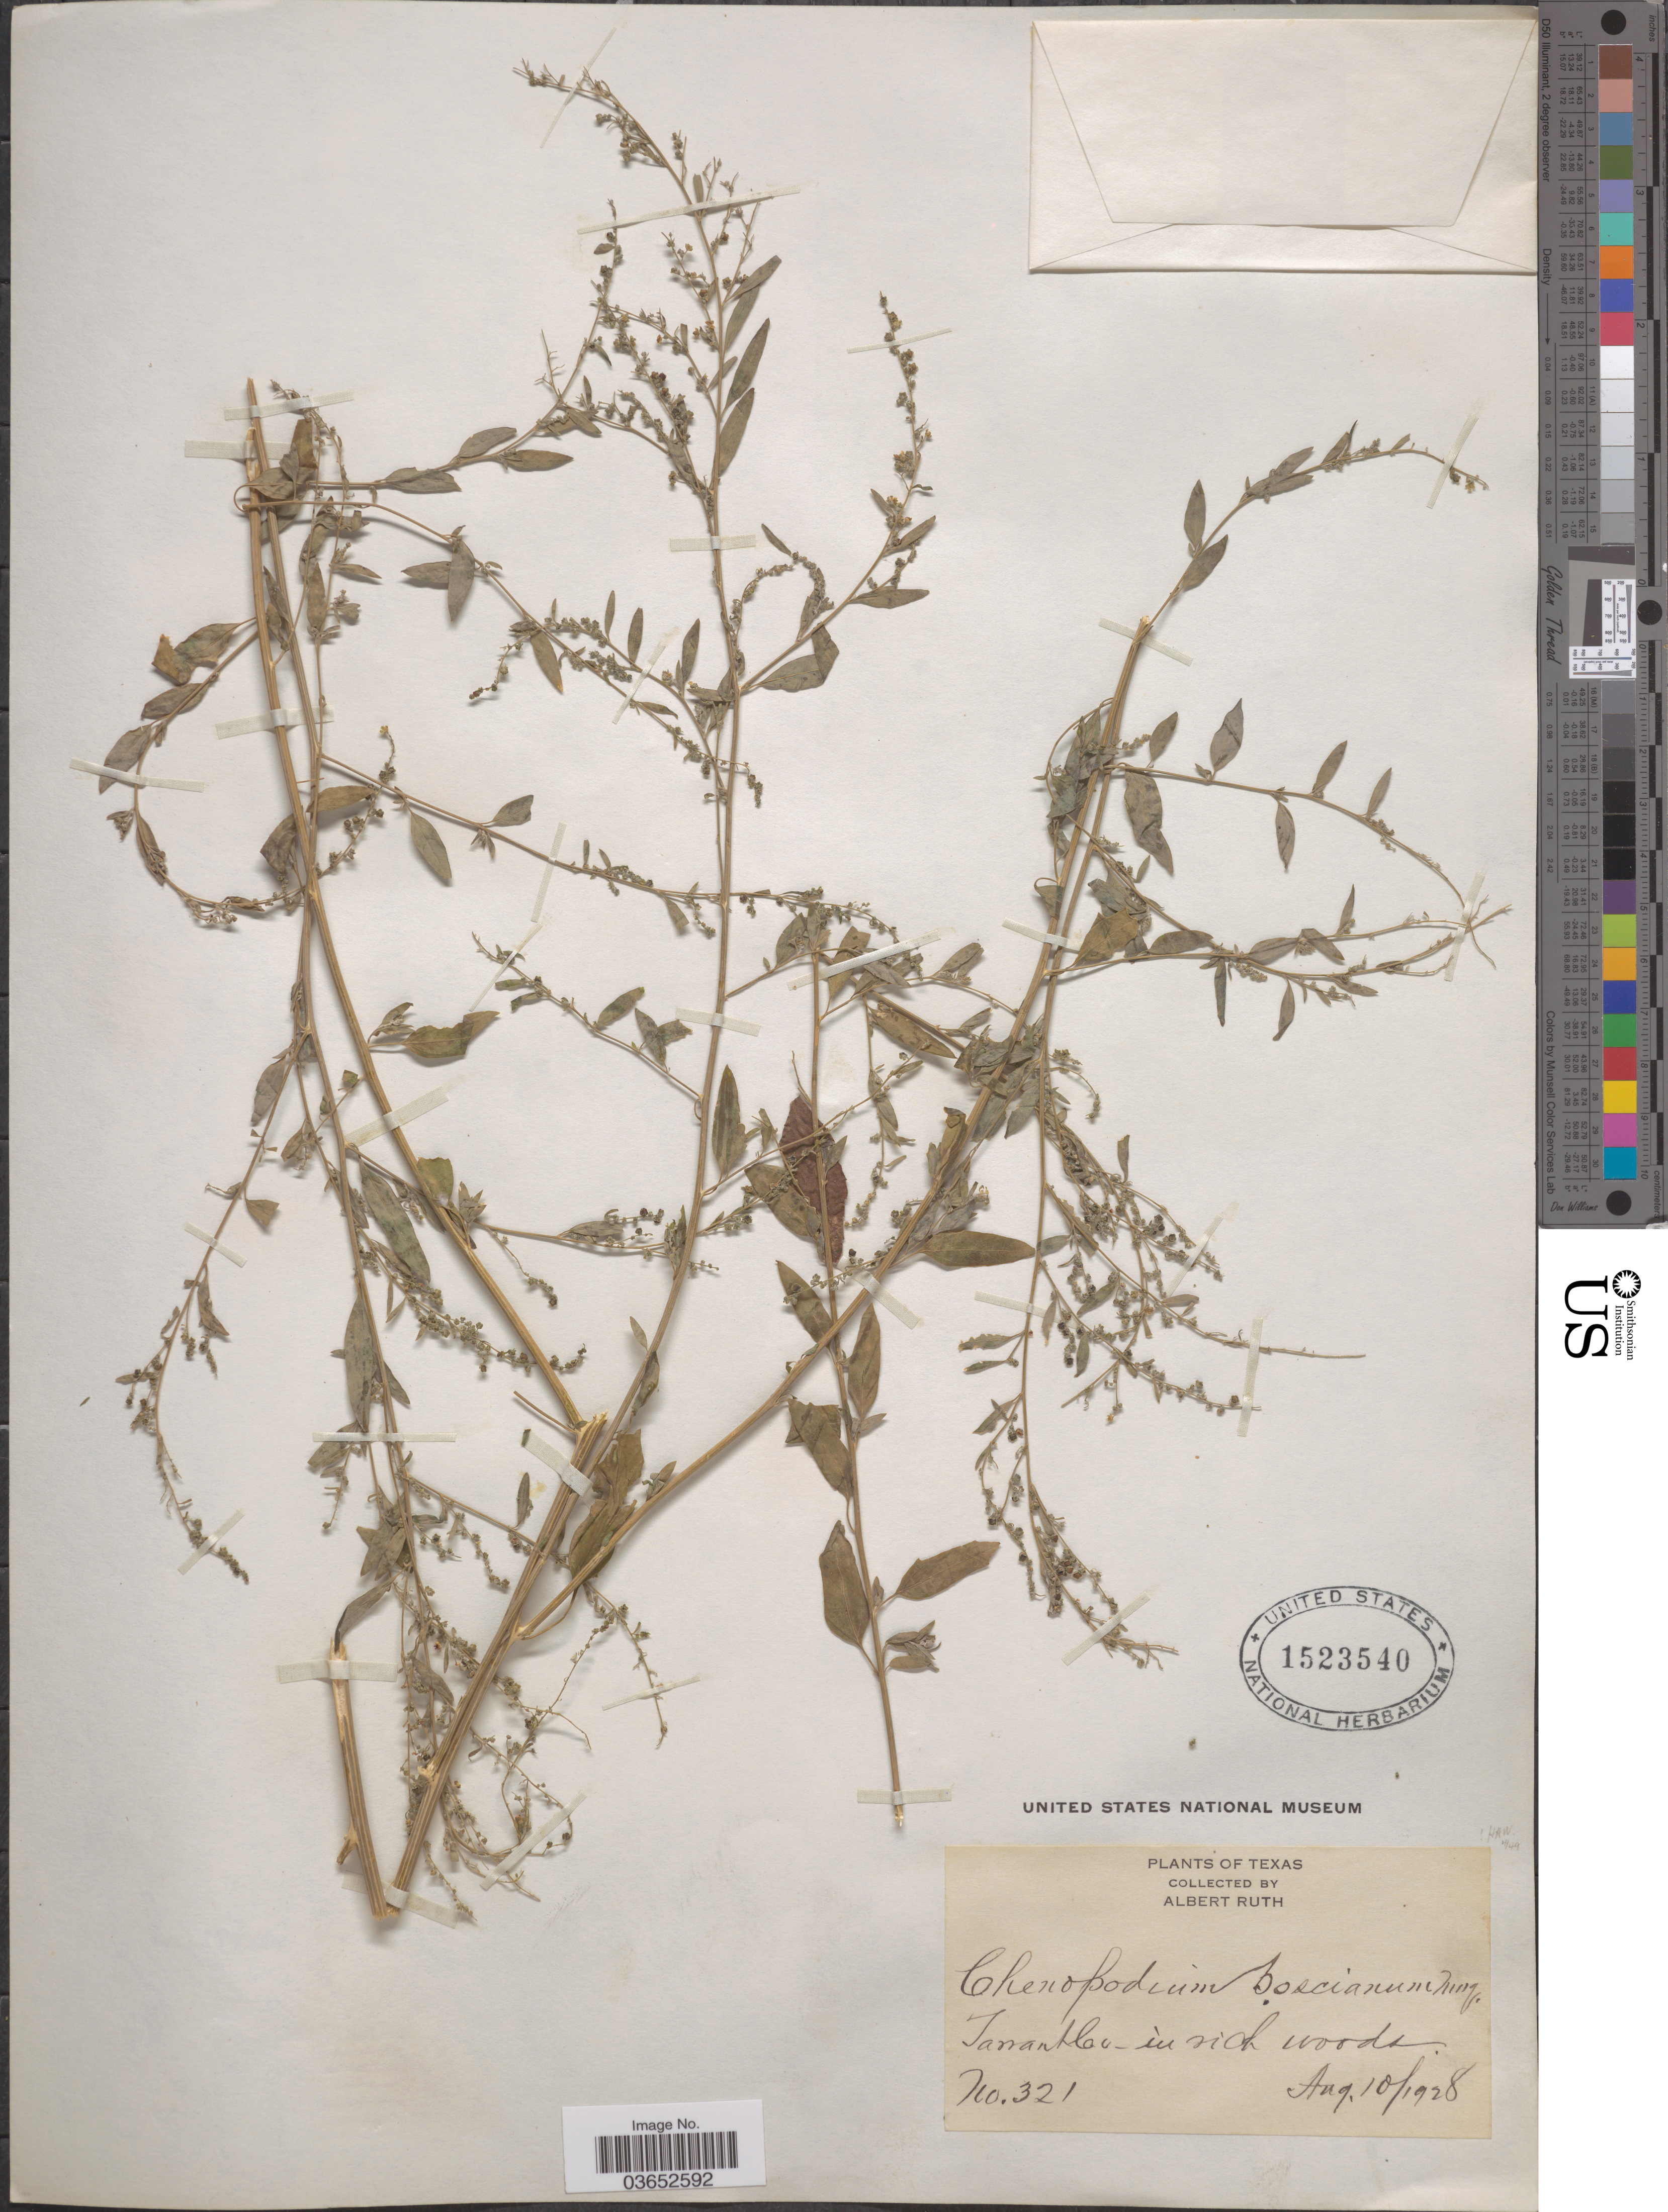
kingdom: Plantae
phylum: Tracheophyta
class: Magnoliopsida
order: Caryophyllales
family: Amaranthaceae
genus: Chenopodium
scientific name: Chenopodium boscianum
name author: Moq.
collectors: A. Ruth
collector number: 321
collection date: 1928-08-10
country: United States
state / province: Texas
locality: Tarrant Co.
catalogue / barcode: US 1523540